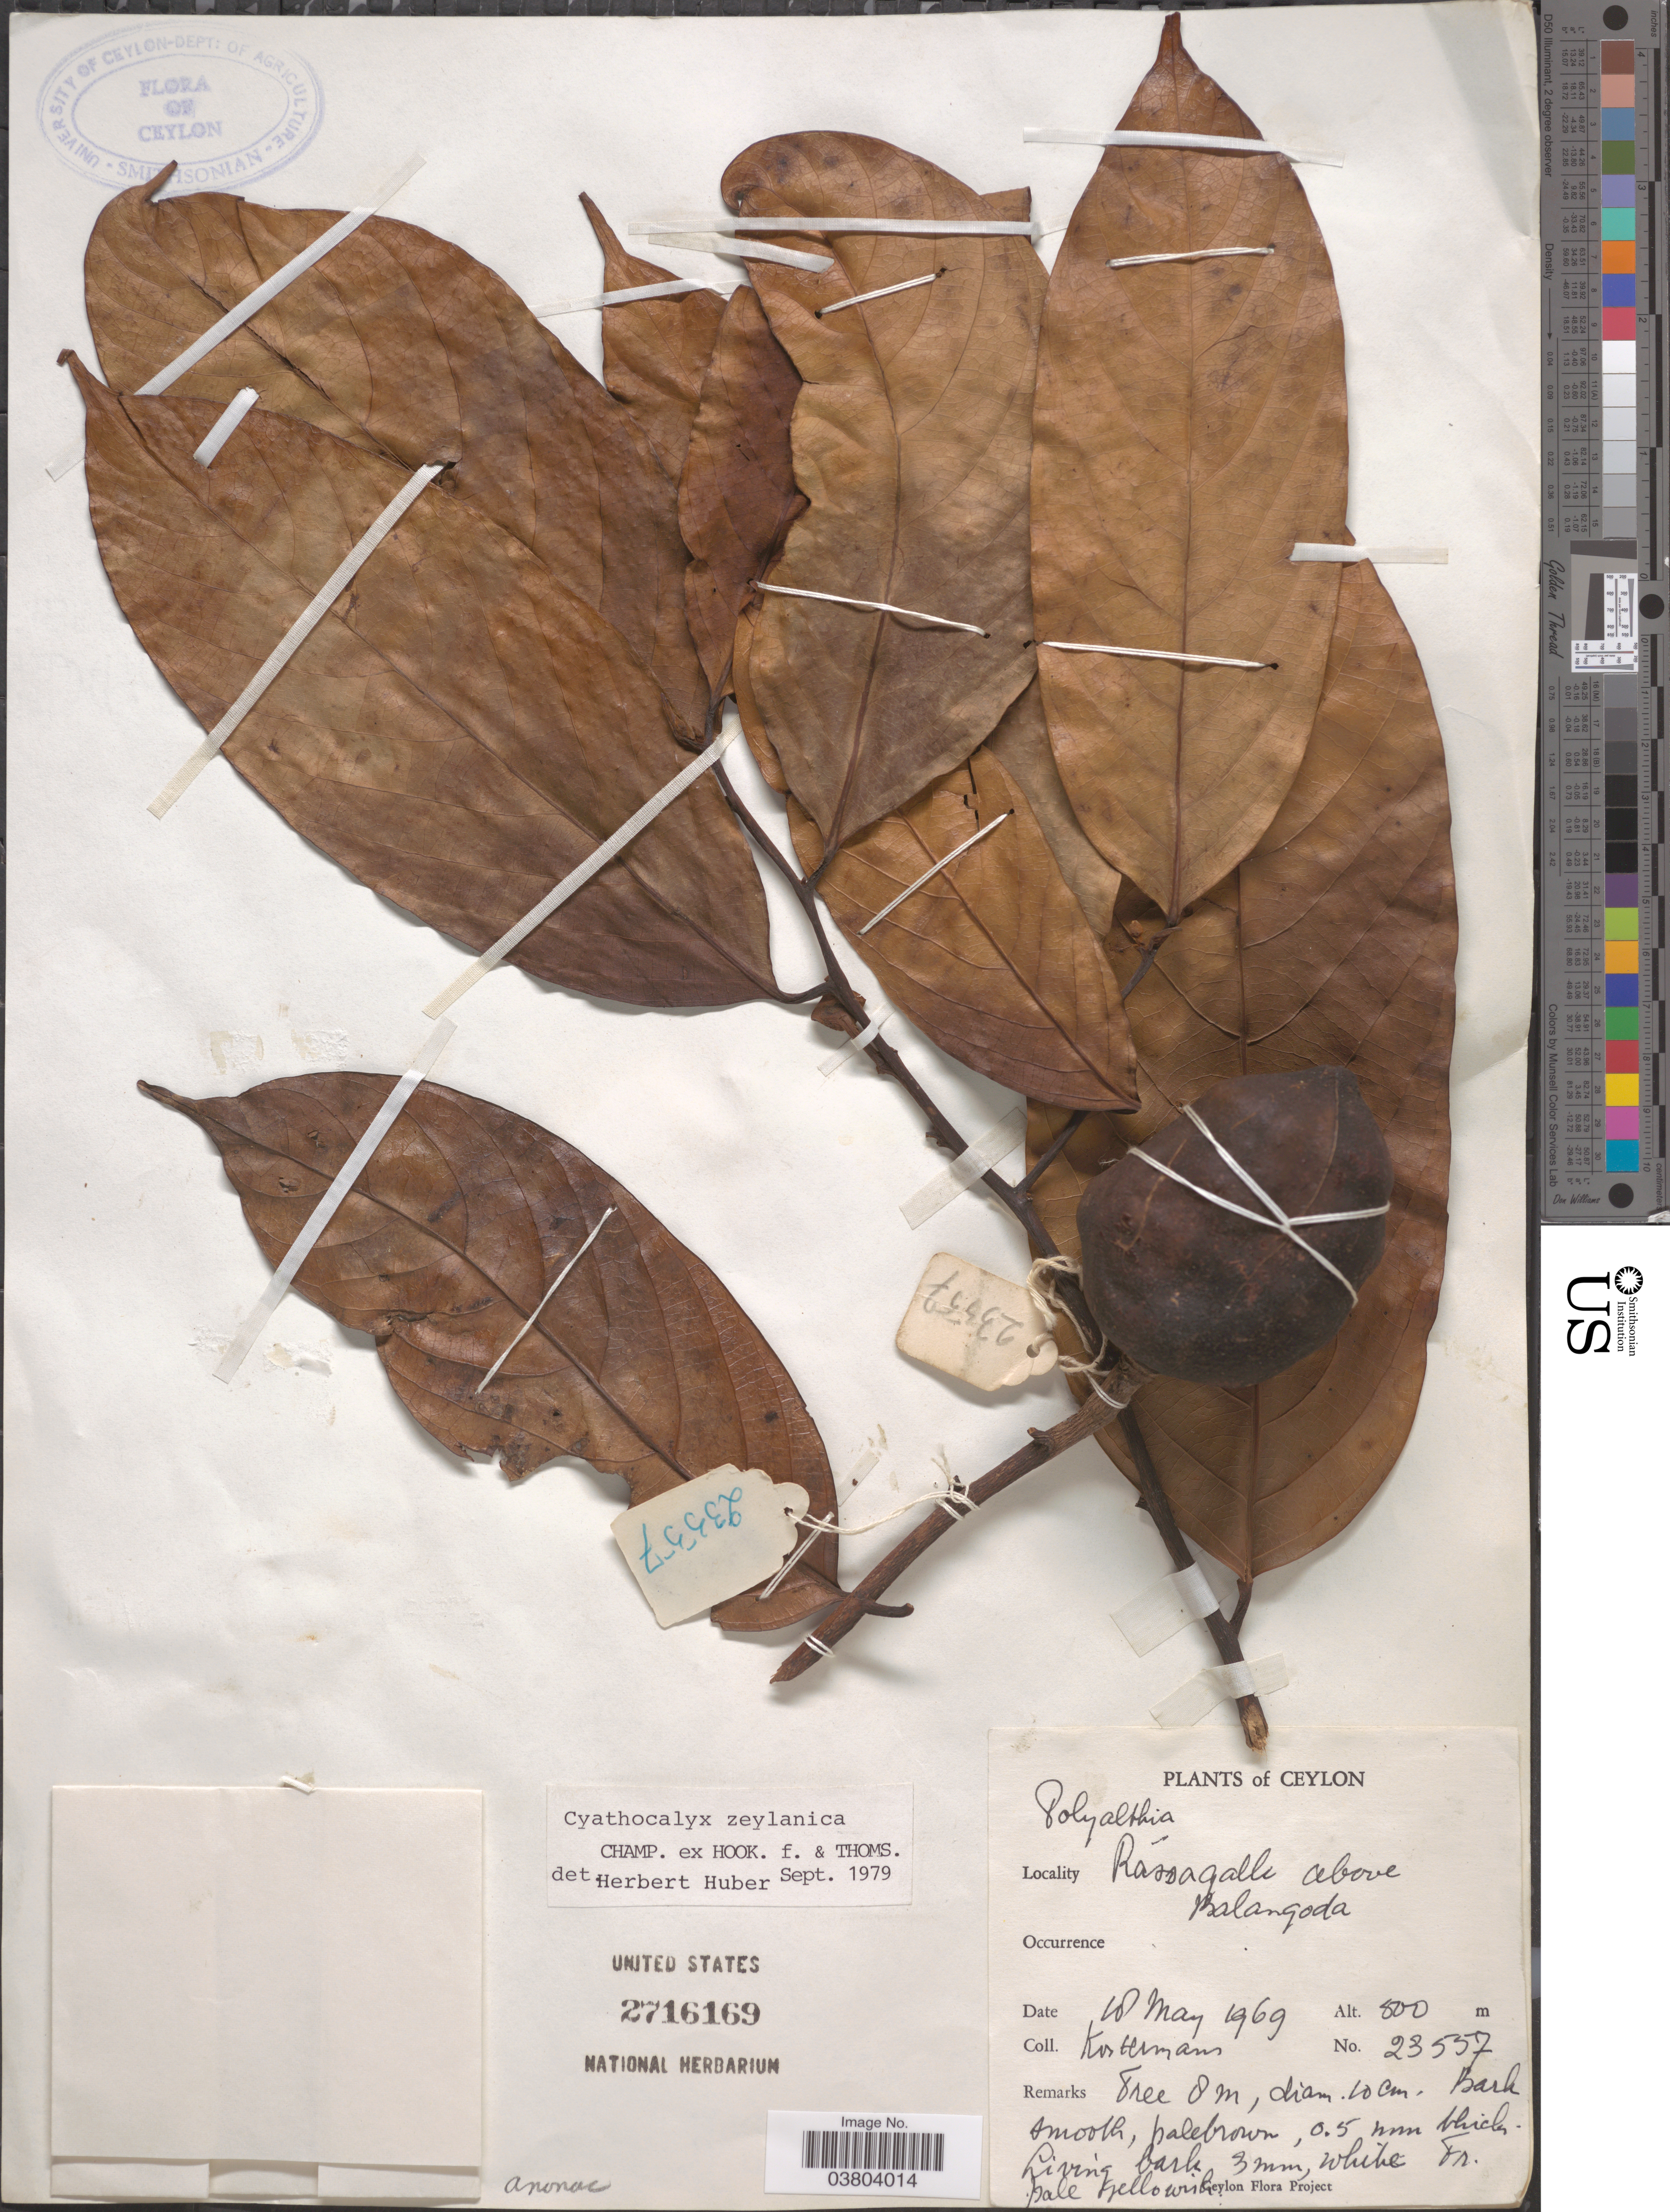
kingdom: Plantae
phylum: Tracheophyta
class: Magnoliopsida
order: Magnoliales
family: Annonaceae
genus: Cyathocalyx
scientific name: Cyathocalyx zeylanicus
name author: Champ. ex Hook. f. & Thomson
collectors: Kostermans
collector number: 23557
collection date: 1969-05-18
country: Sri Lanka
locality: Ceylon. Rássagalle above Balangoda.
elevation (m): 500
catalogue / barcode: US 2716169